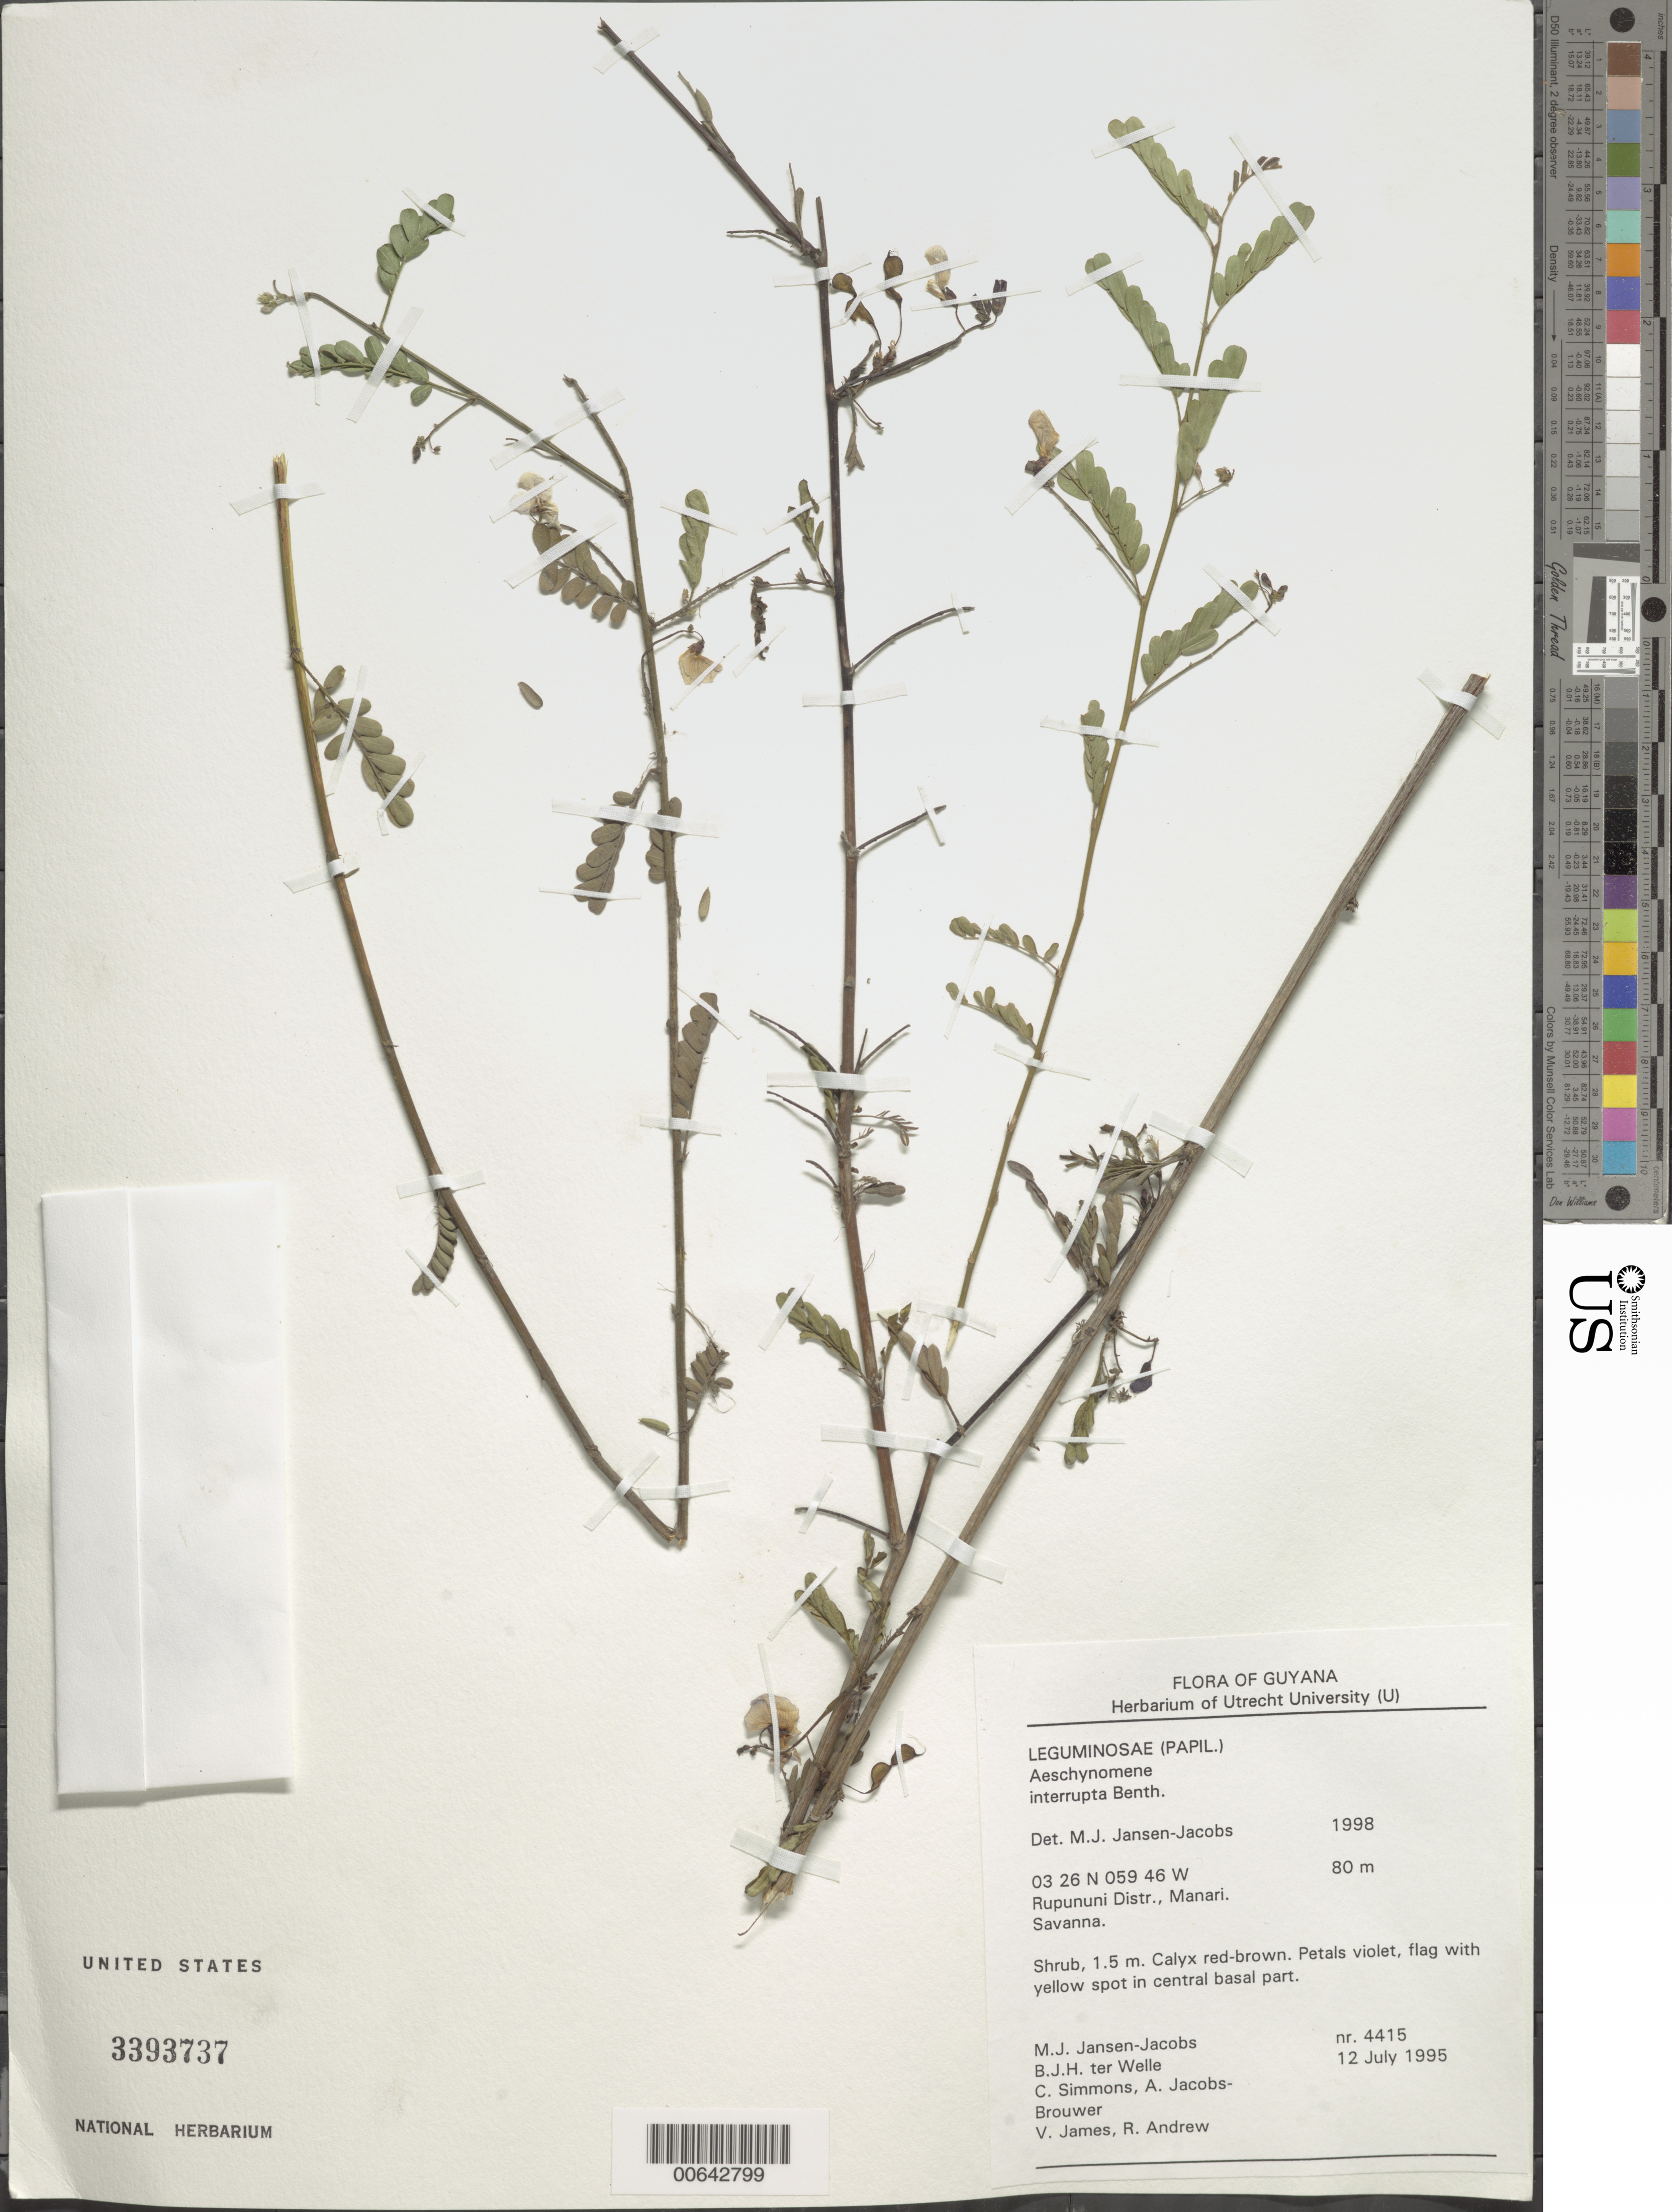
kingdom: Plantae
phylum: Tracheophyta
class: Magnoliopsida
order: Fabales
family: Fabaceae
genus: Aeschynomene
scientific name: Aeschynomene interrupta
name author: Benth.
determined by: Jansen-Jacobs, M. J., (U), Nationaal Herbarium Nederland, Utrecht University branch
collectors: M. J. Jansen-Jacobs, B. Welle, C. Simmons, A. Jacobs-Brouwer, V. James & R. Andrew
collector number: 4415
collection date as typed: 12-Jul-95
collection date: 1995-07-12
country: Guyana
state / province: U. Takutu-U. Essequibo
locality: Manari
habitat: Savanna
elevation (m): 80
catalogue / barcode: US 3393737